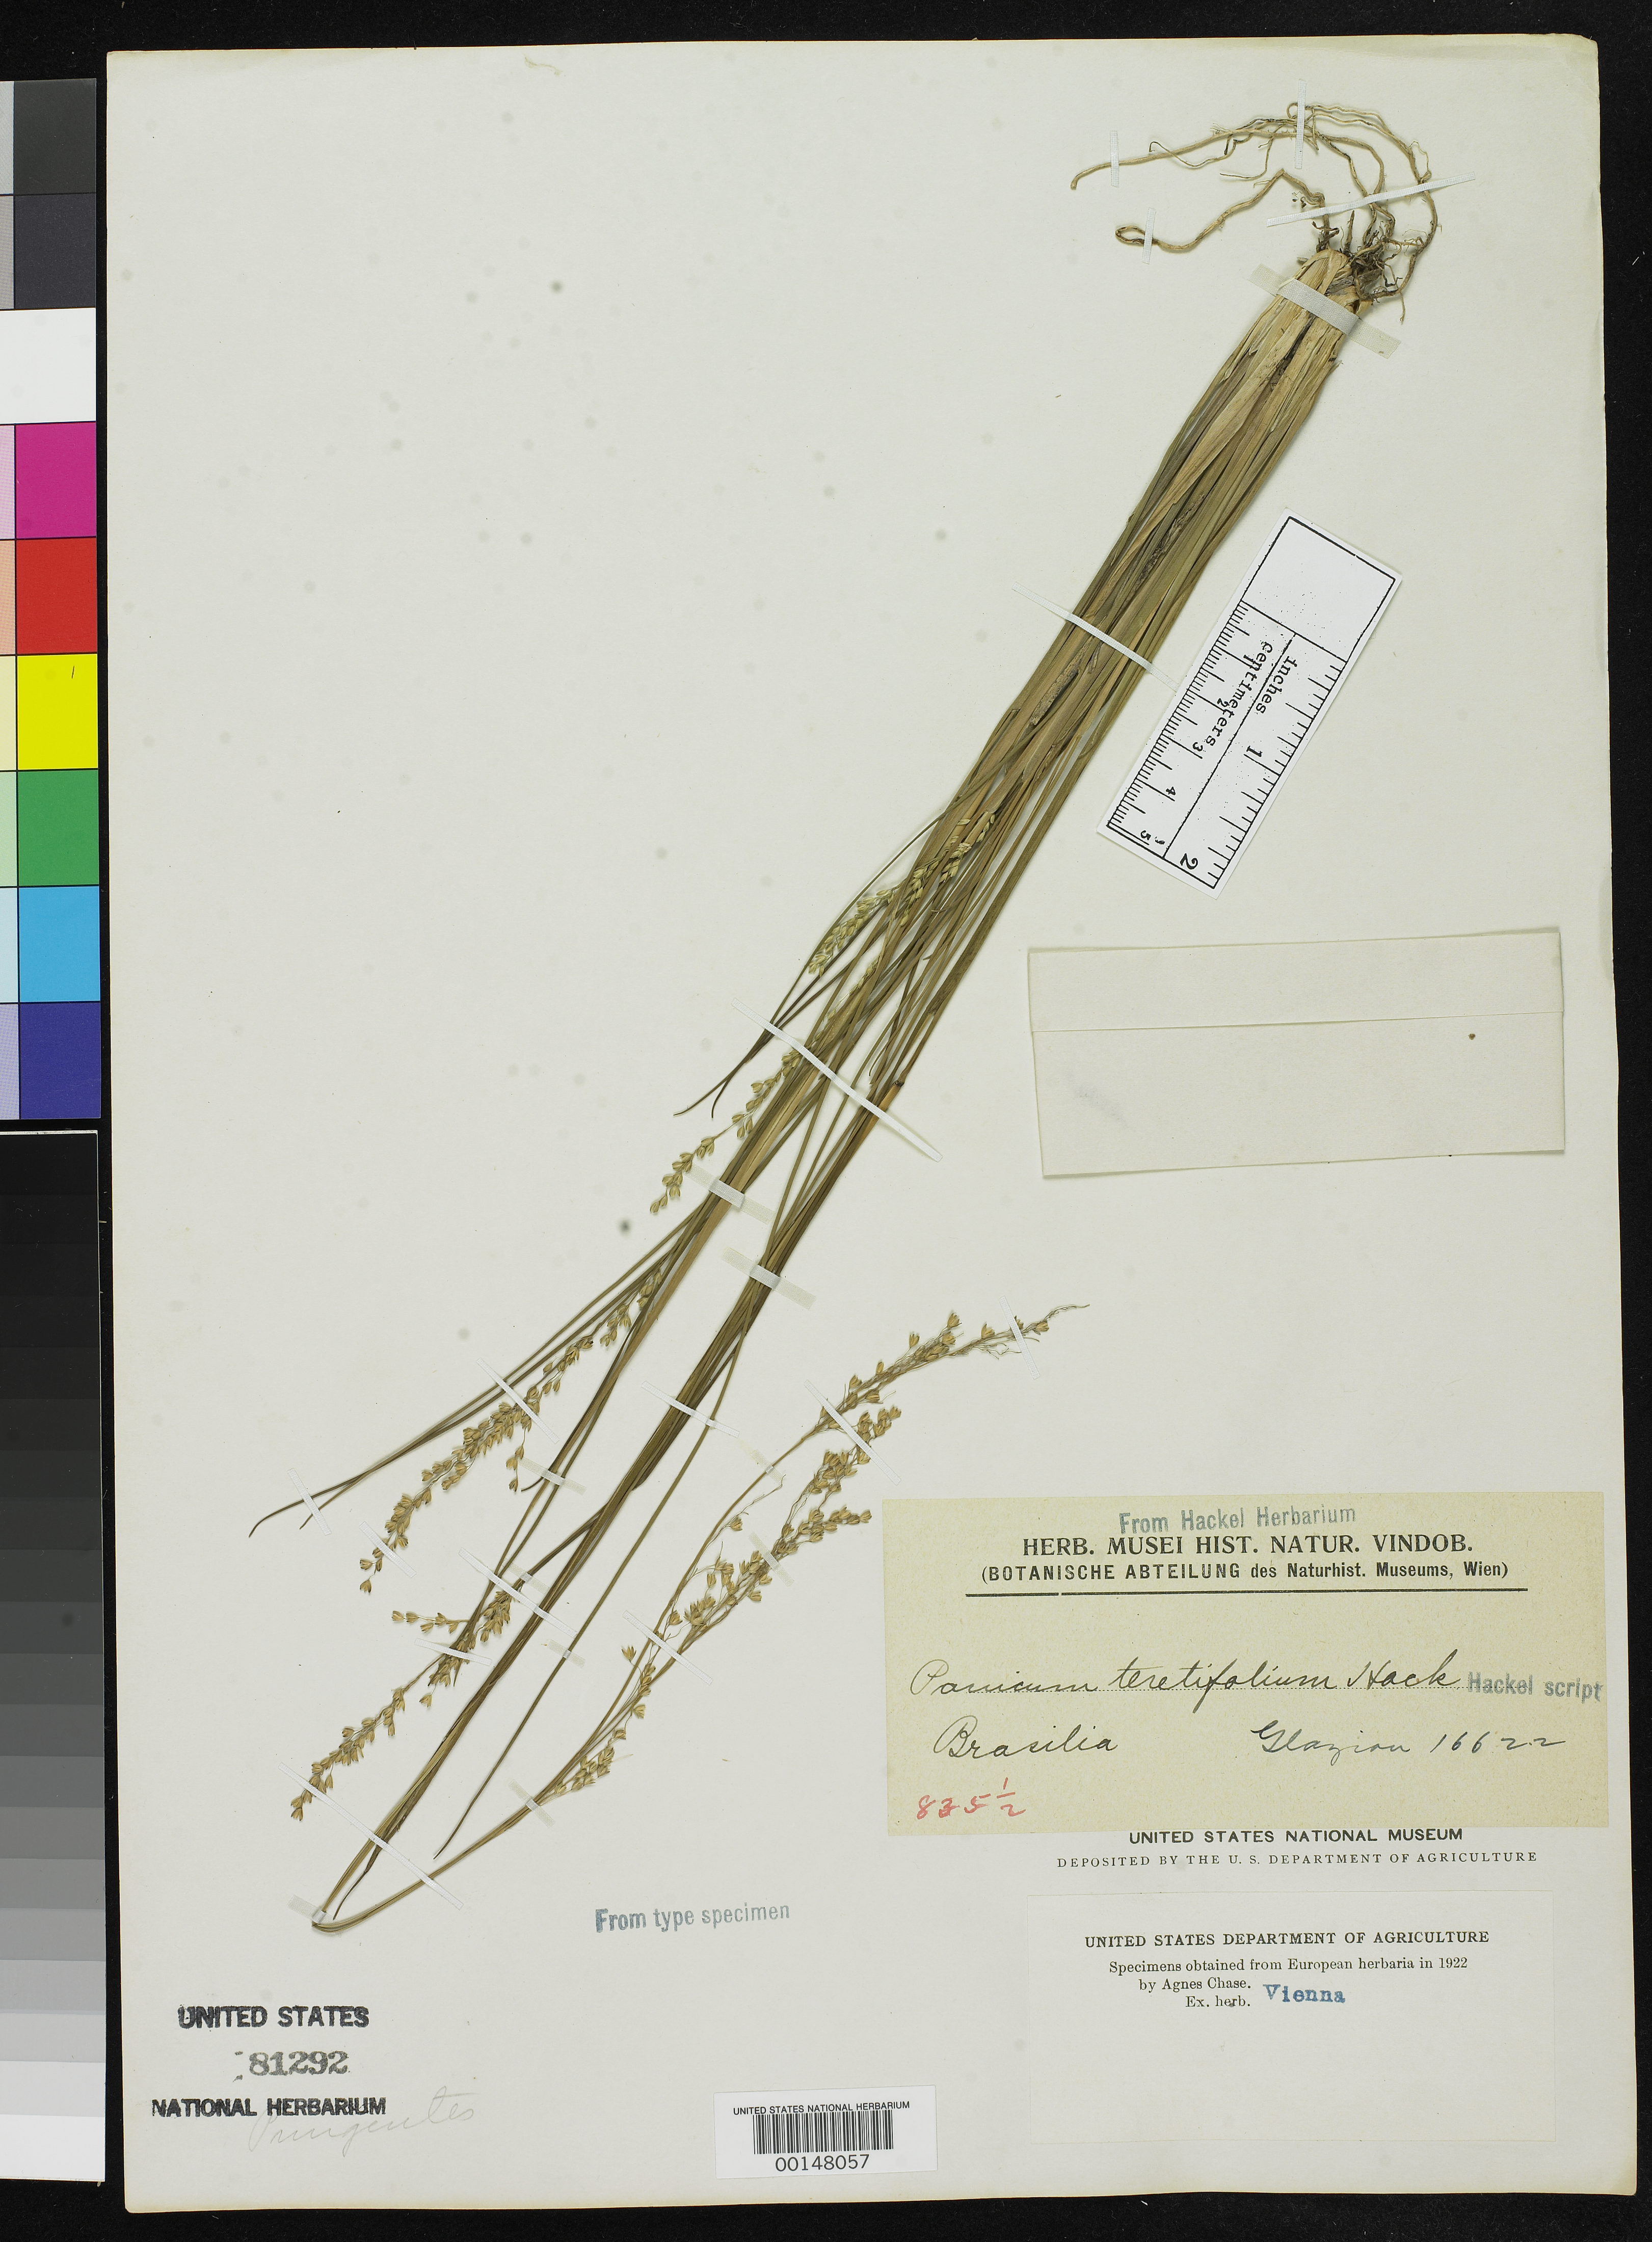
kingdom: Plantae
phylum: Tracheophyta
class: Liliopsida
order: Poales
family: Poaceae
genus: Panicum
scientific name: Panicum teretifolium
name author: Hack.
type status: Syntype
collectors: A. F. M. Glaziou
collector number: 16622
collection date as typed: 20 Jan 18-7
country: Brazil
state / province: Rio de Janeiro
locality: Organ Mts.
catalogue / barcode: US 81292